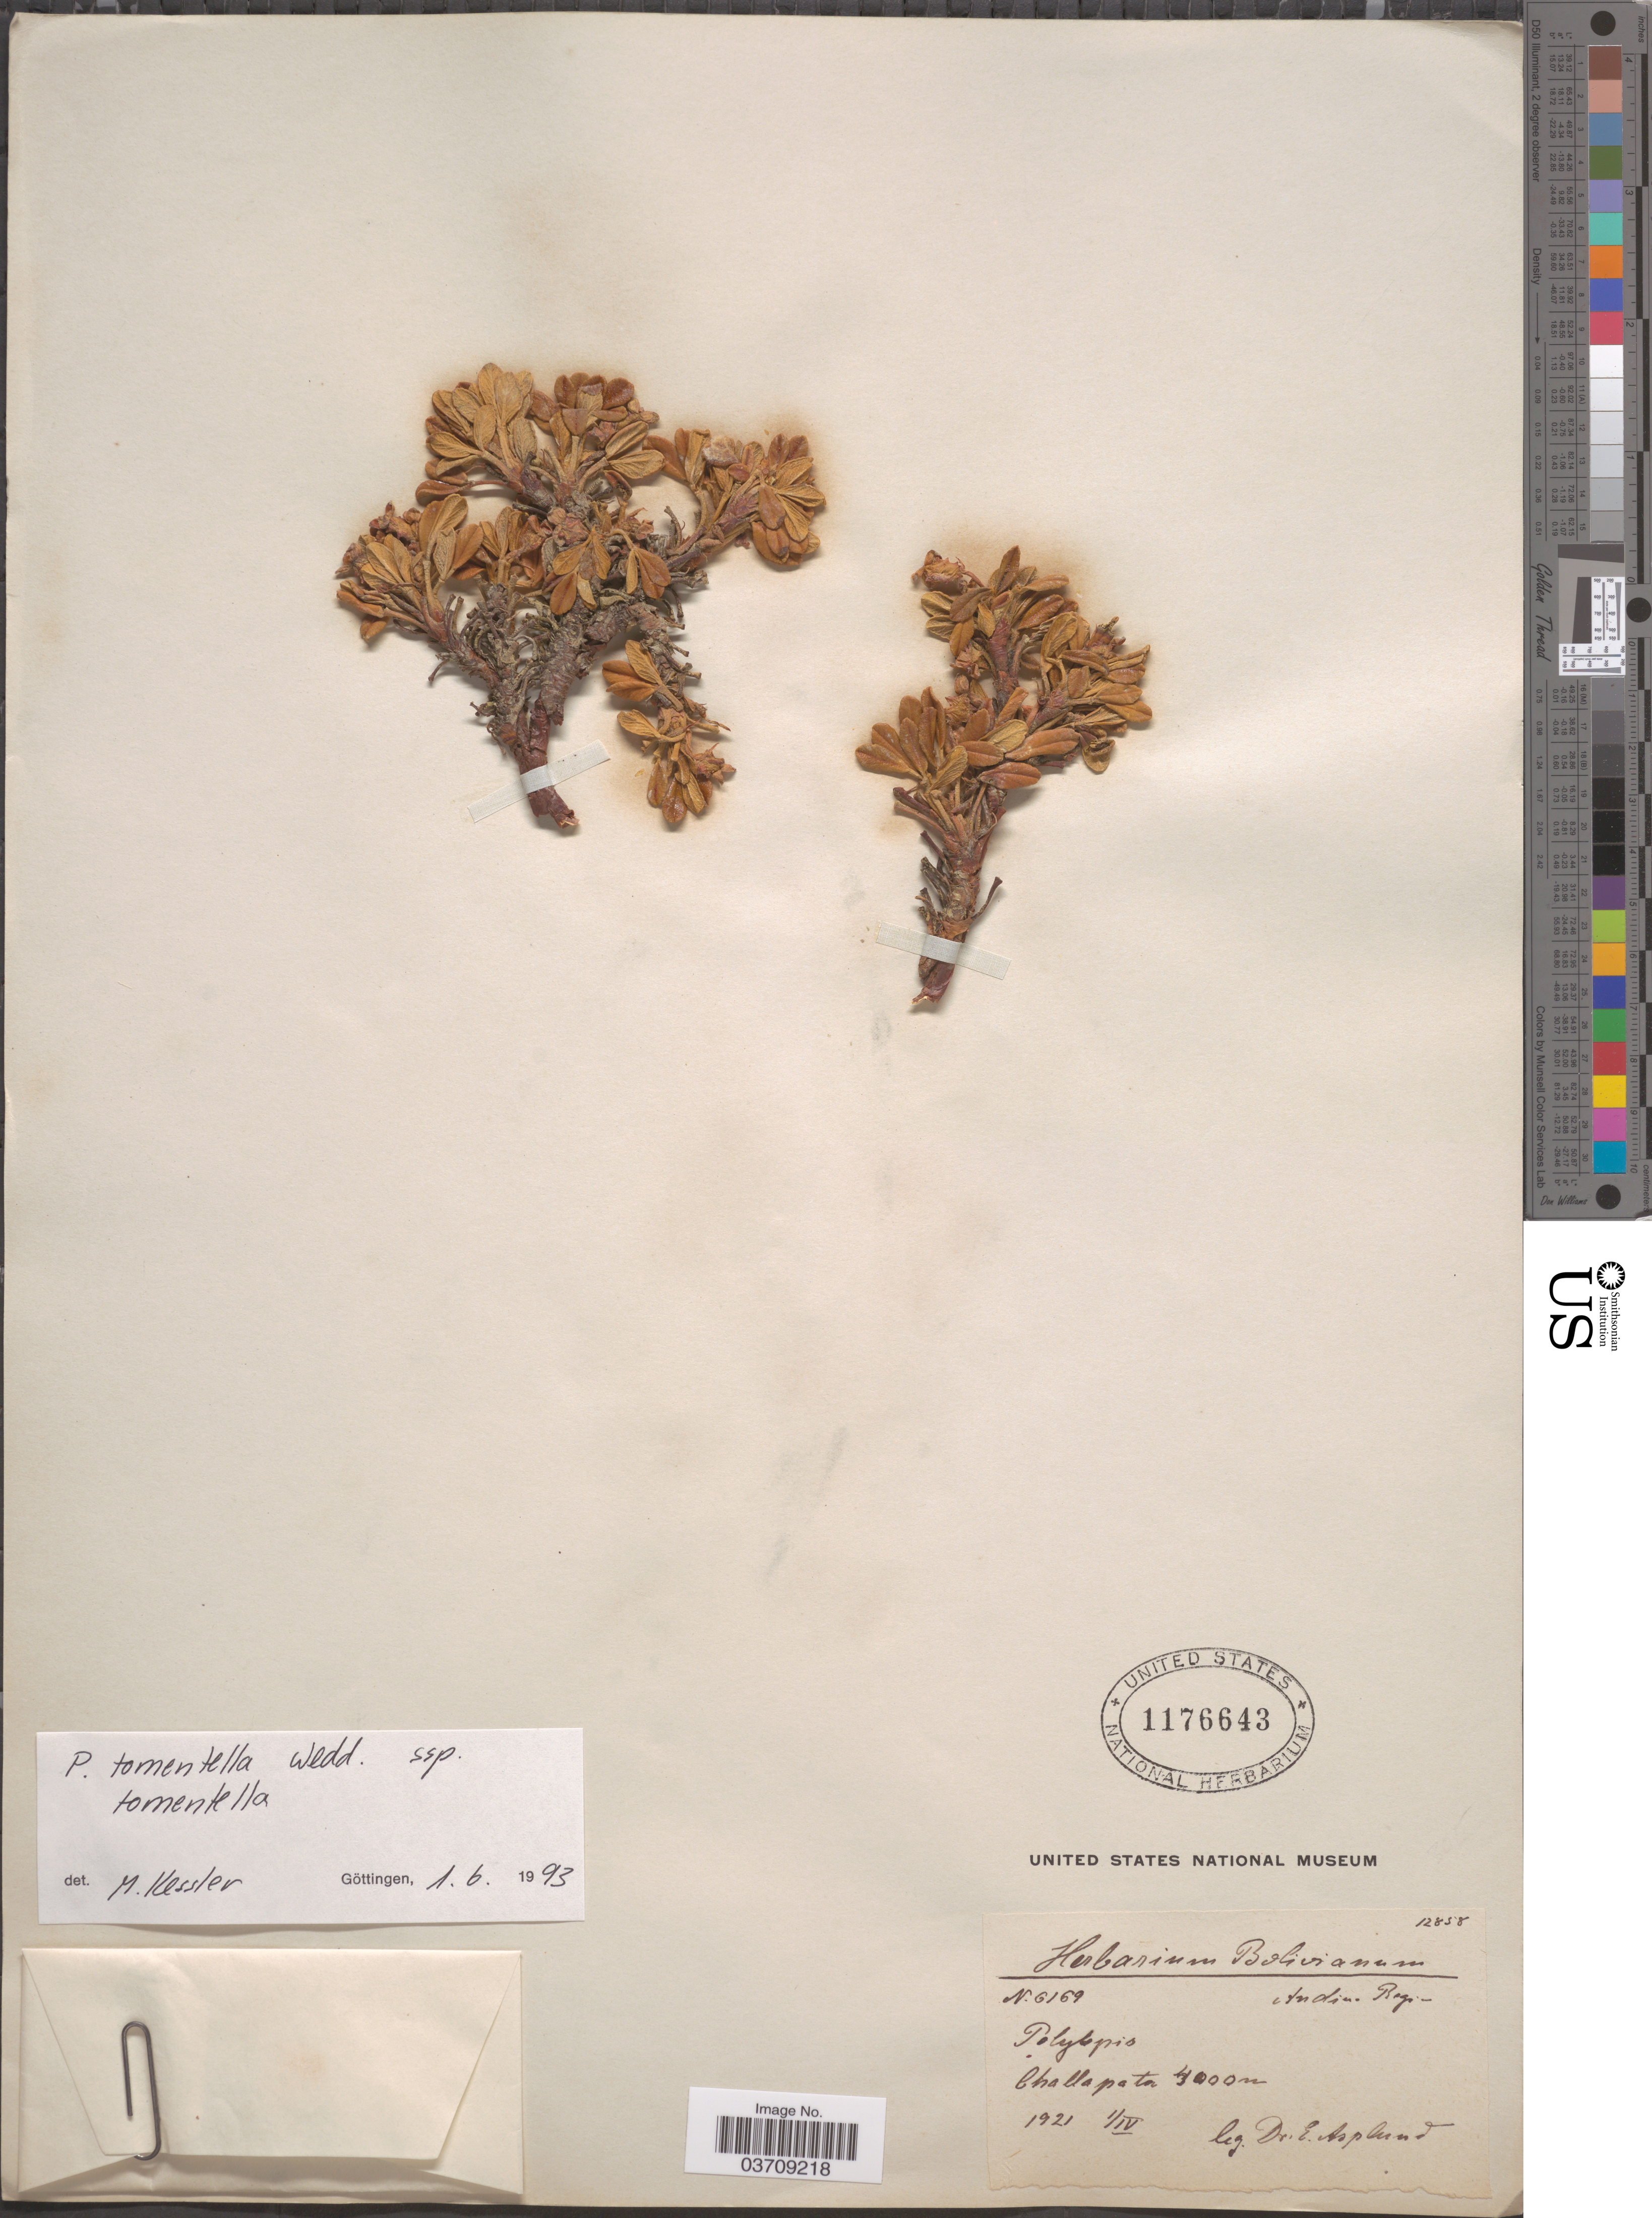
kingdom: Plantae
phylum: Tracheophyta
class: Magnoliopsida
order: Rosales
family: Rosaceae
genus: Polylepis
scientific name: Polylepis tomentella subsp. tomentella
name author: Wedd.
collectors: E. Asplund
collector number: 6169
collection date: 1921-04-01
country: Bolivia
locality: Andine Region. Challapata.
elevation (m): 4000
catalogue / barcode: US 1176643